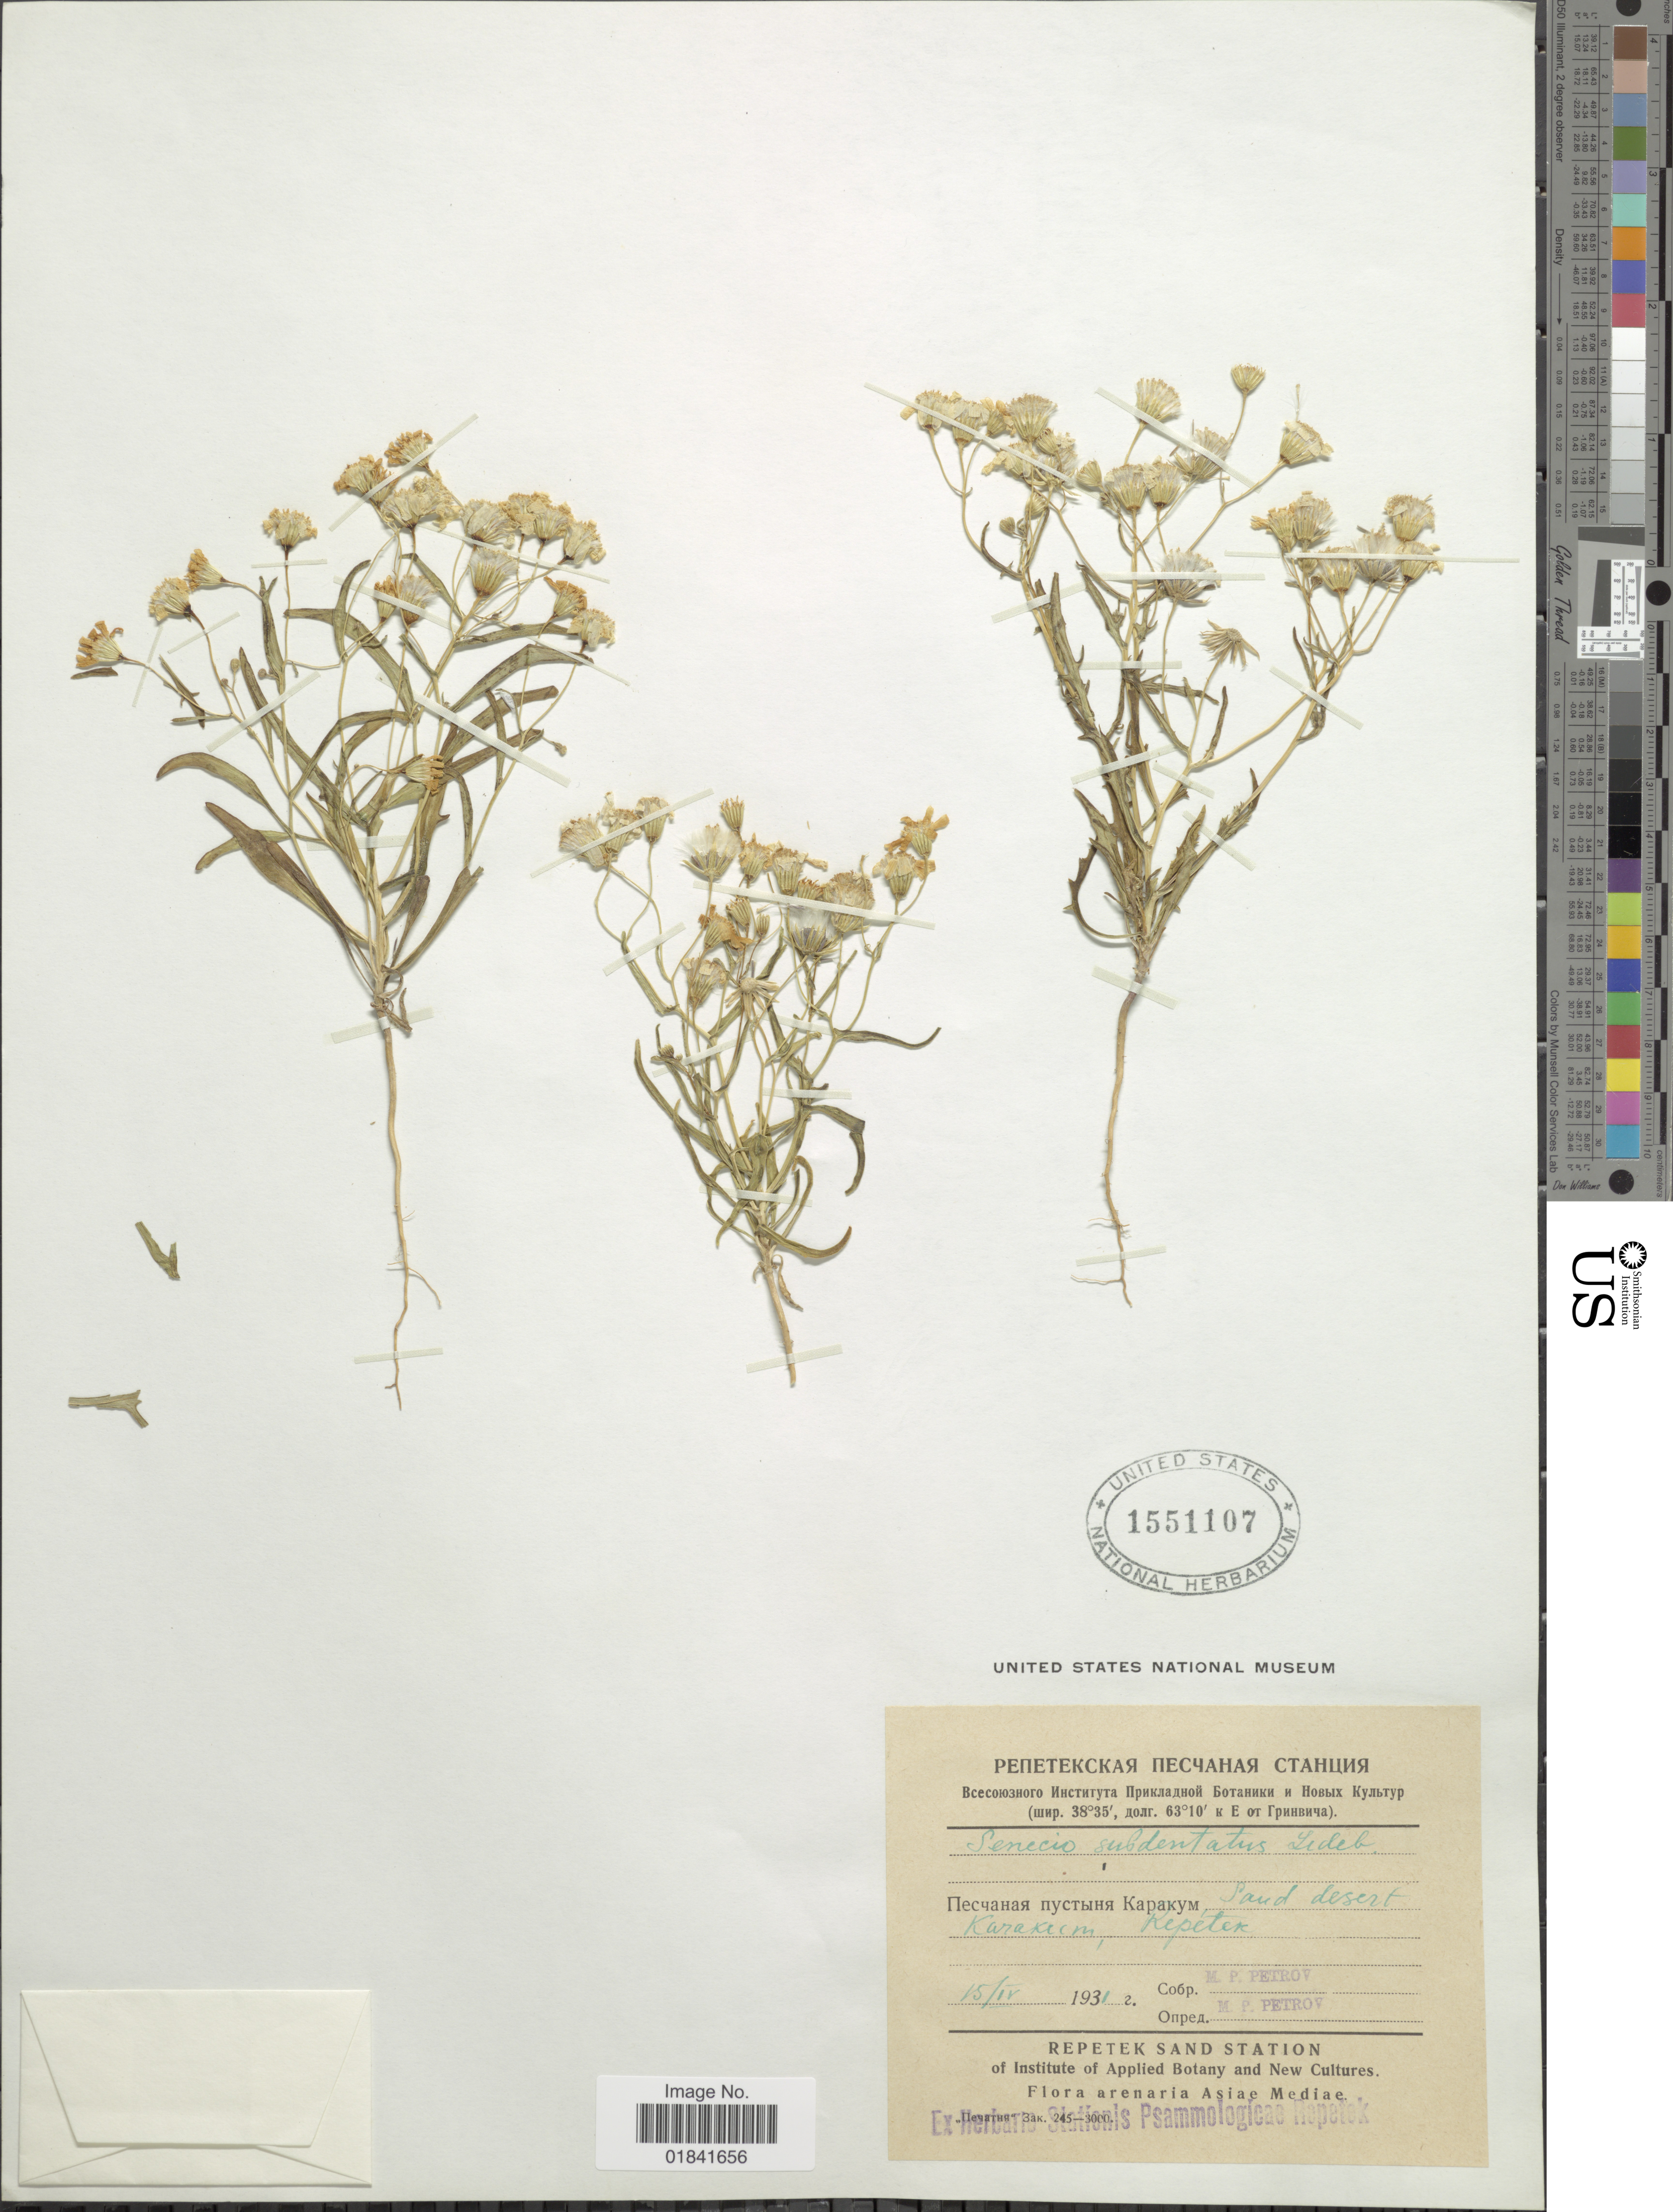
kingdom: Plantae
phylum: Tracheophyta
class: Magnoliopsida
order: Asterales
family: Asteraceae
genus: Senecio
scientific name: Senecio subdentatus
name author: (Bunge) Turcz.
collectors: M. Petrov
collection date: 1931-04-15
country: Turkmenistan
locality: Karakum, Repetek [interpreted], arenaria Asiae Mediae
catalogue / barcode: US 1551107